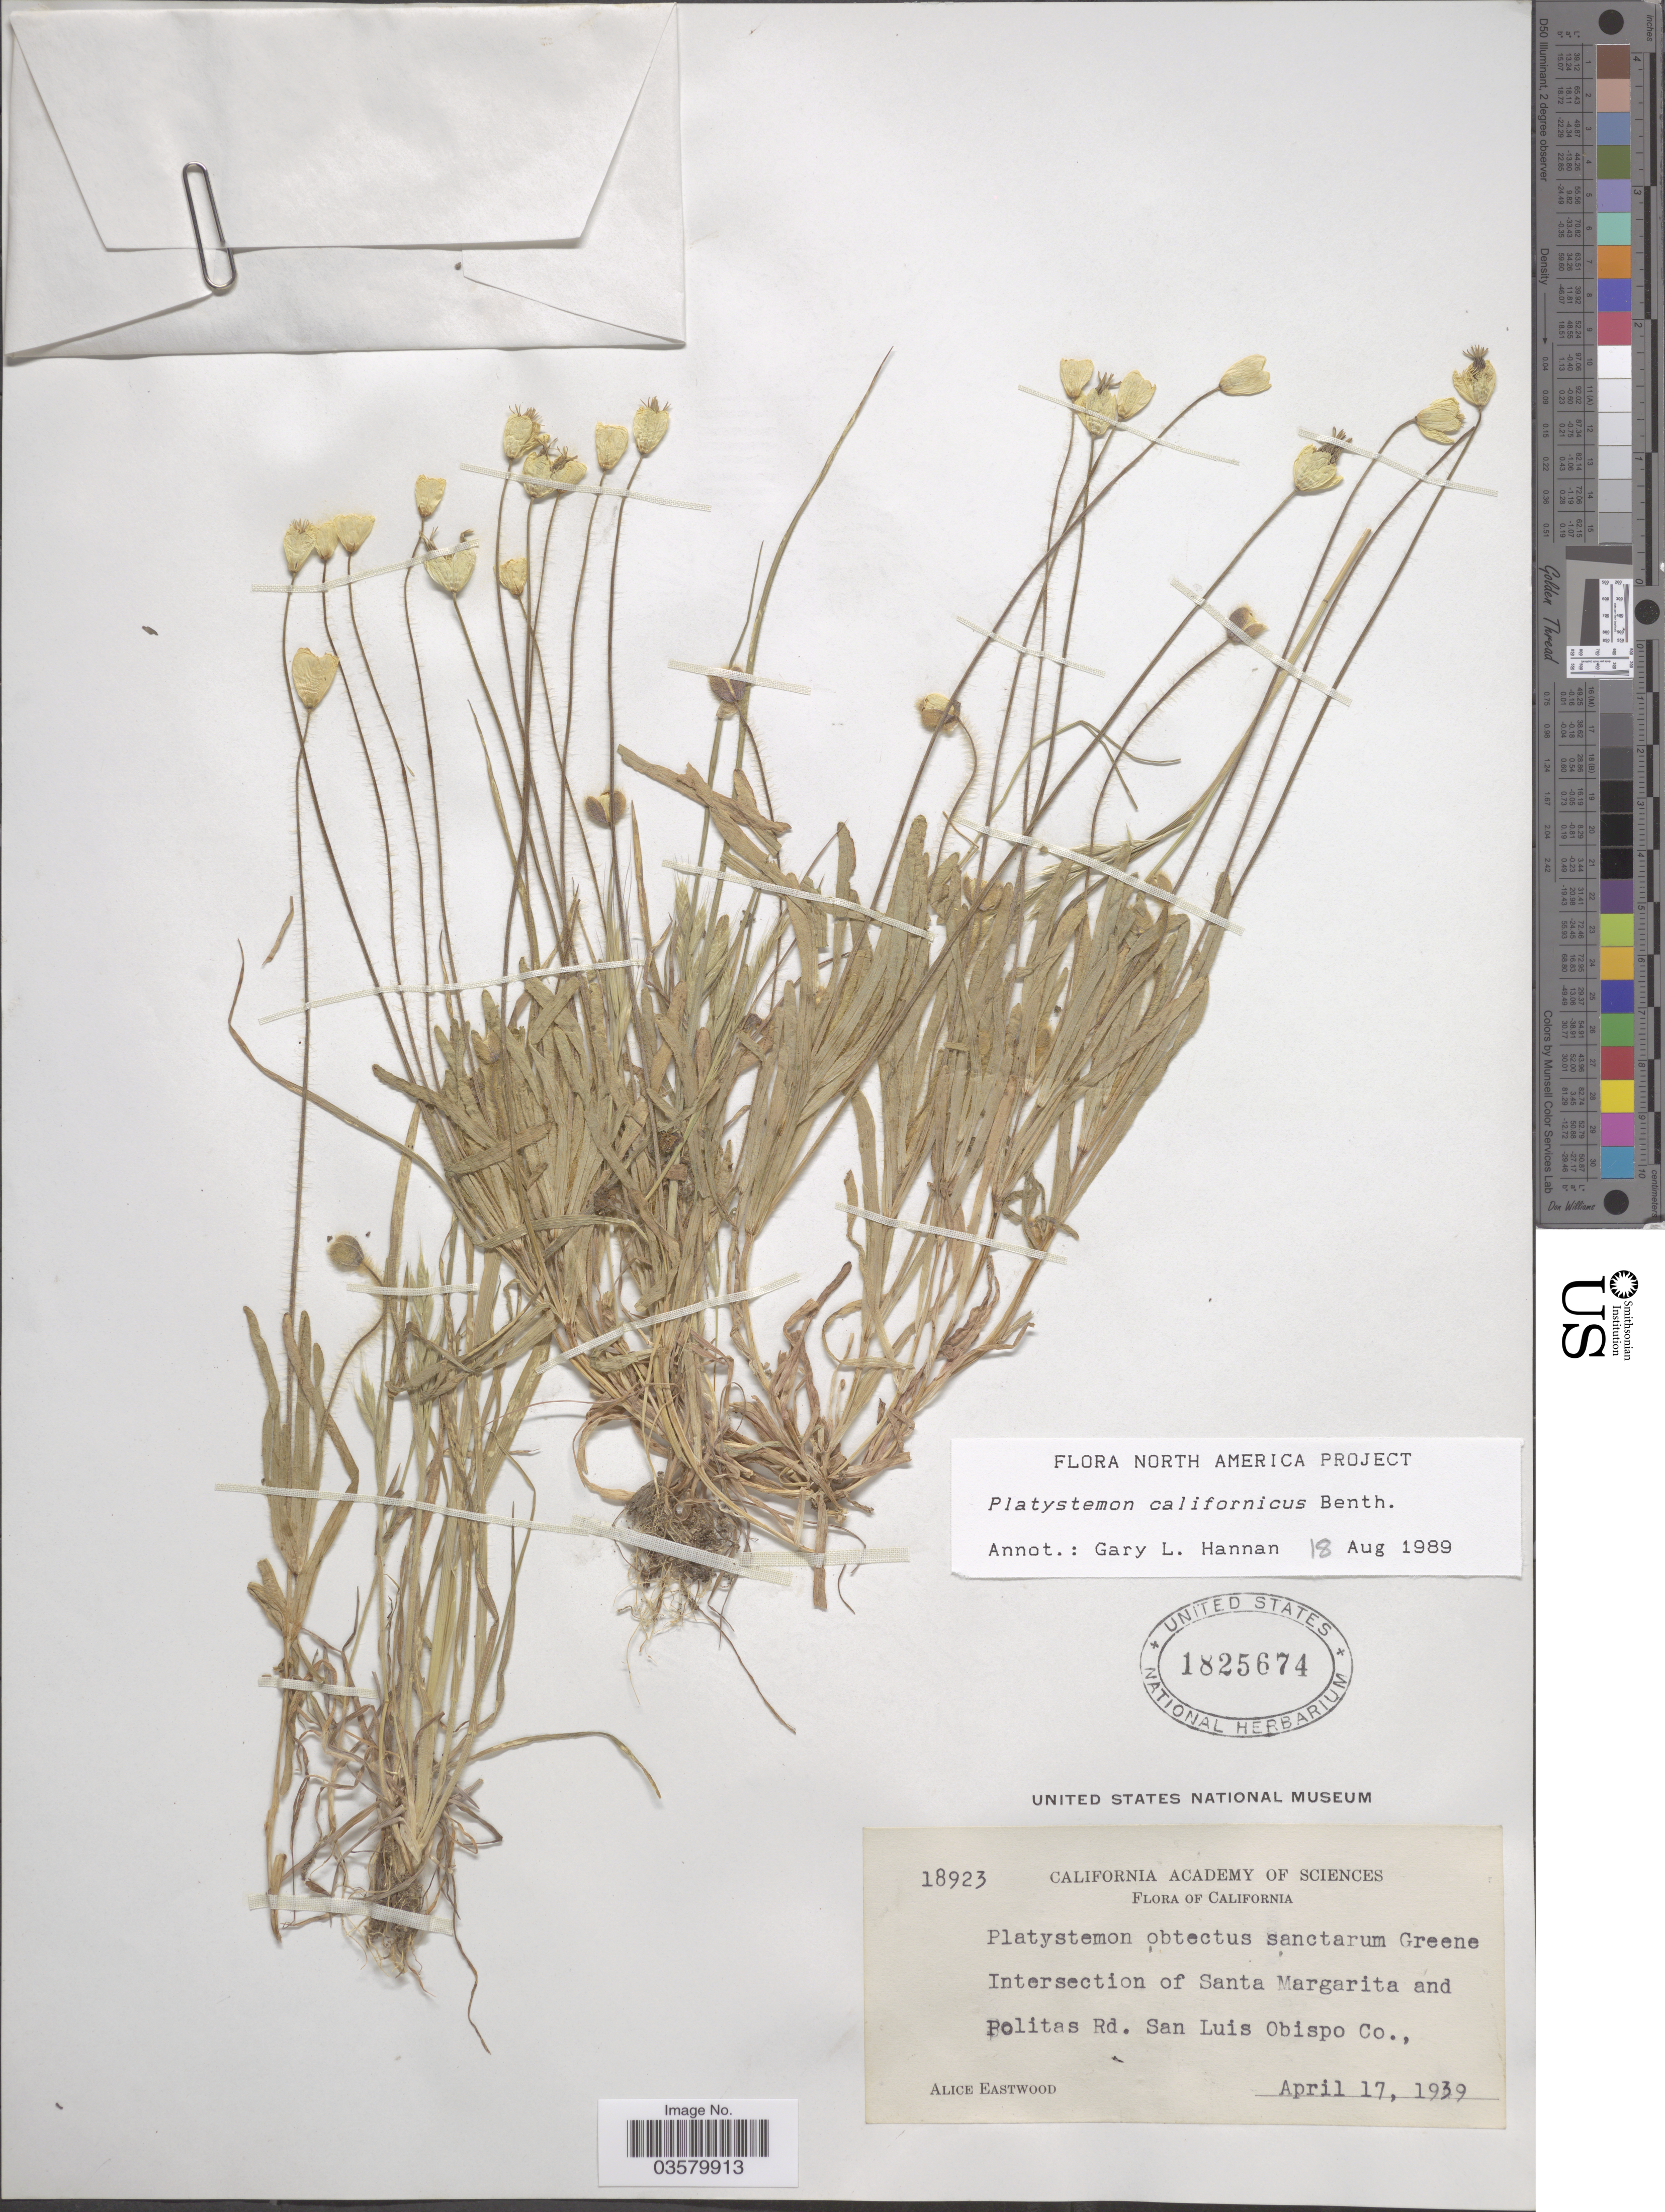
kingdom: Plantae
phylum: Tracheophyta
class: Magnoliopsida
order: Ranunculales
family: Papaveraceae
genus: Platystemon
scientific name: Platystemon californicus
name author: Benth.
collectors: A. Eastwood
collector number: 18923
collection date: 1939-04-17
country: United States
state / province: California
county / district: San Luis Obispo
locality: Intersection of Santa Margarita and Politas Rd. San Luis Obispo Co.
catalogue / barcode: US 1825674